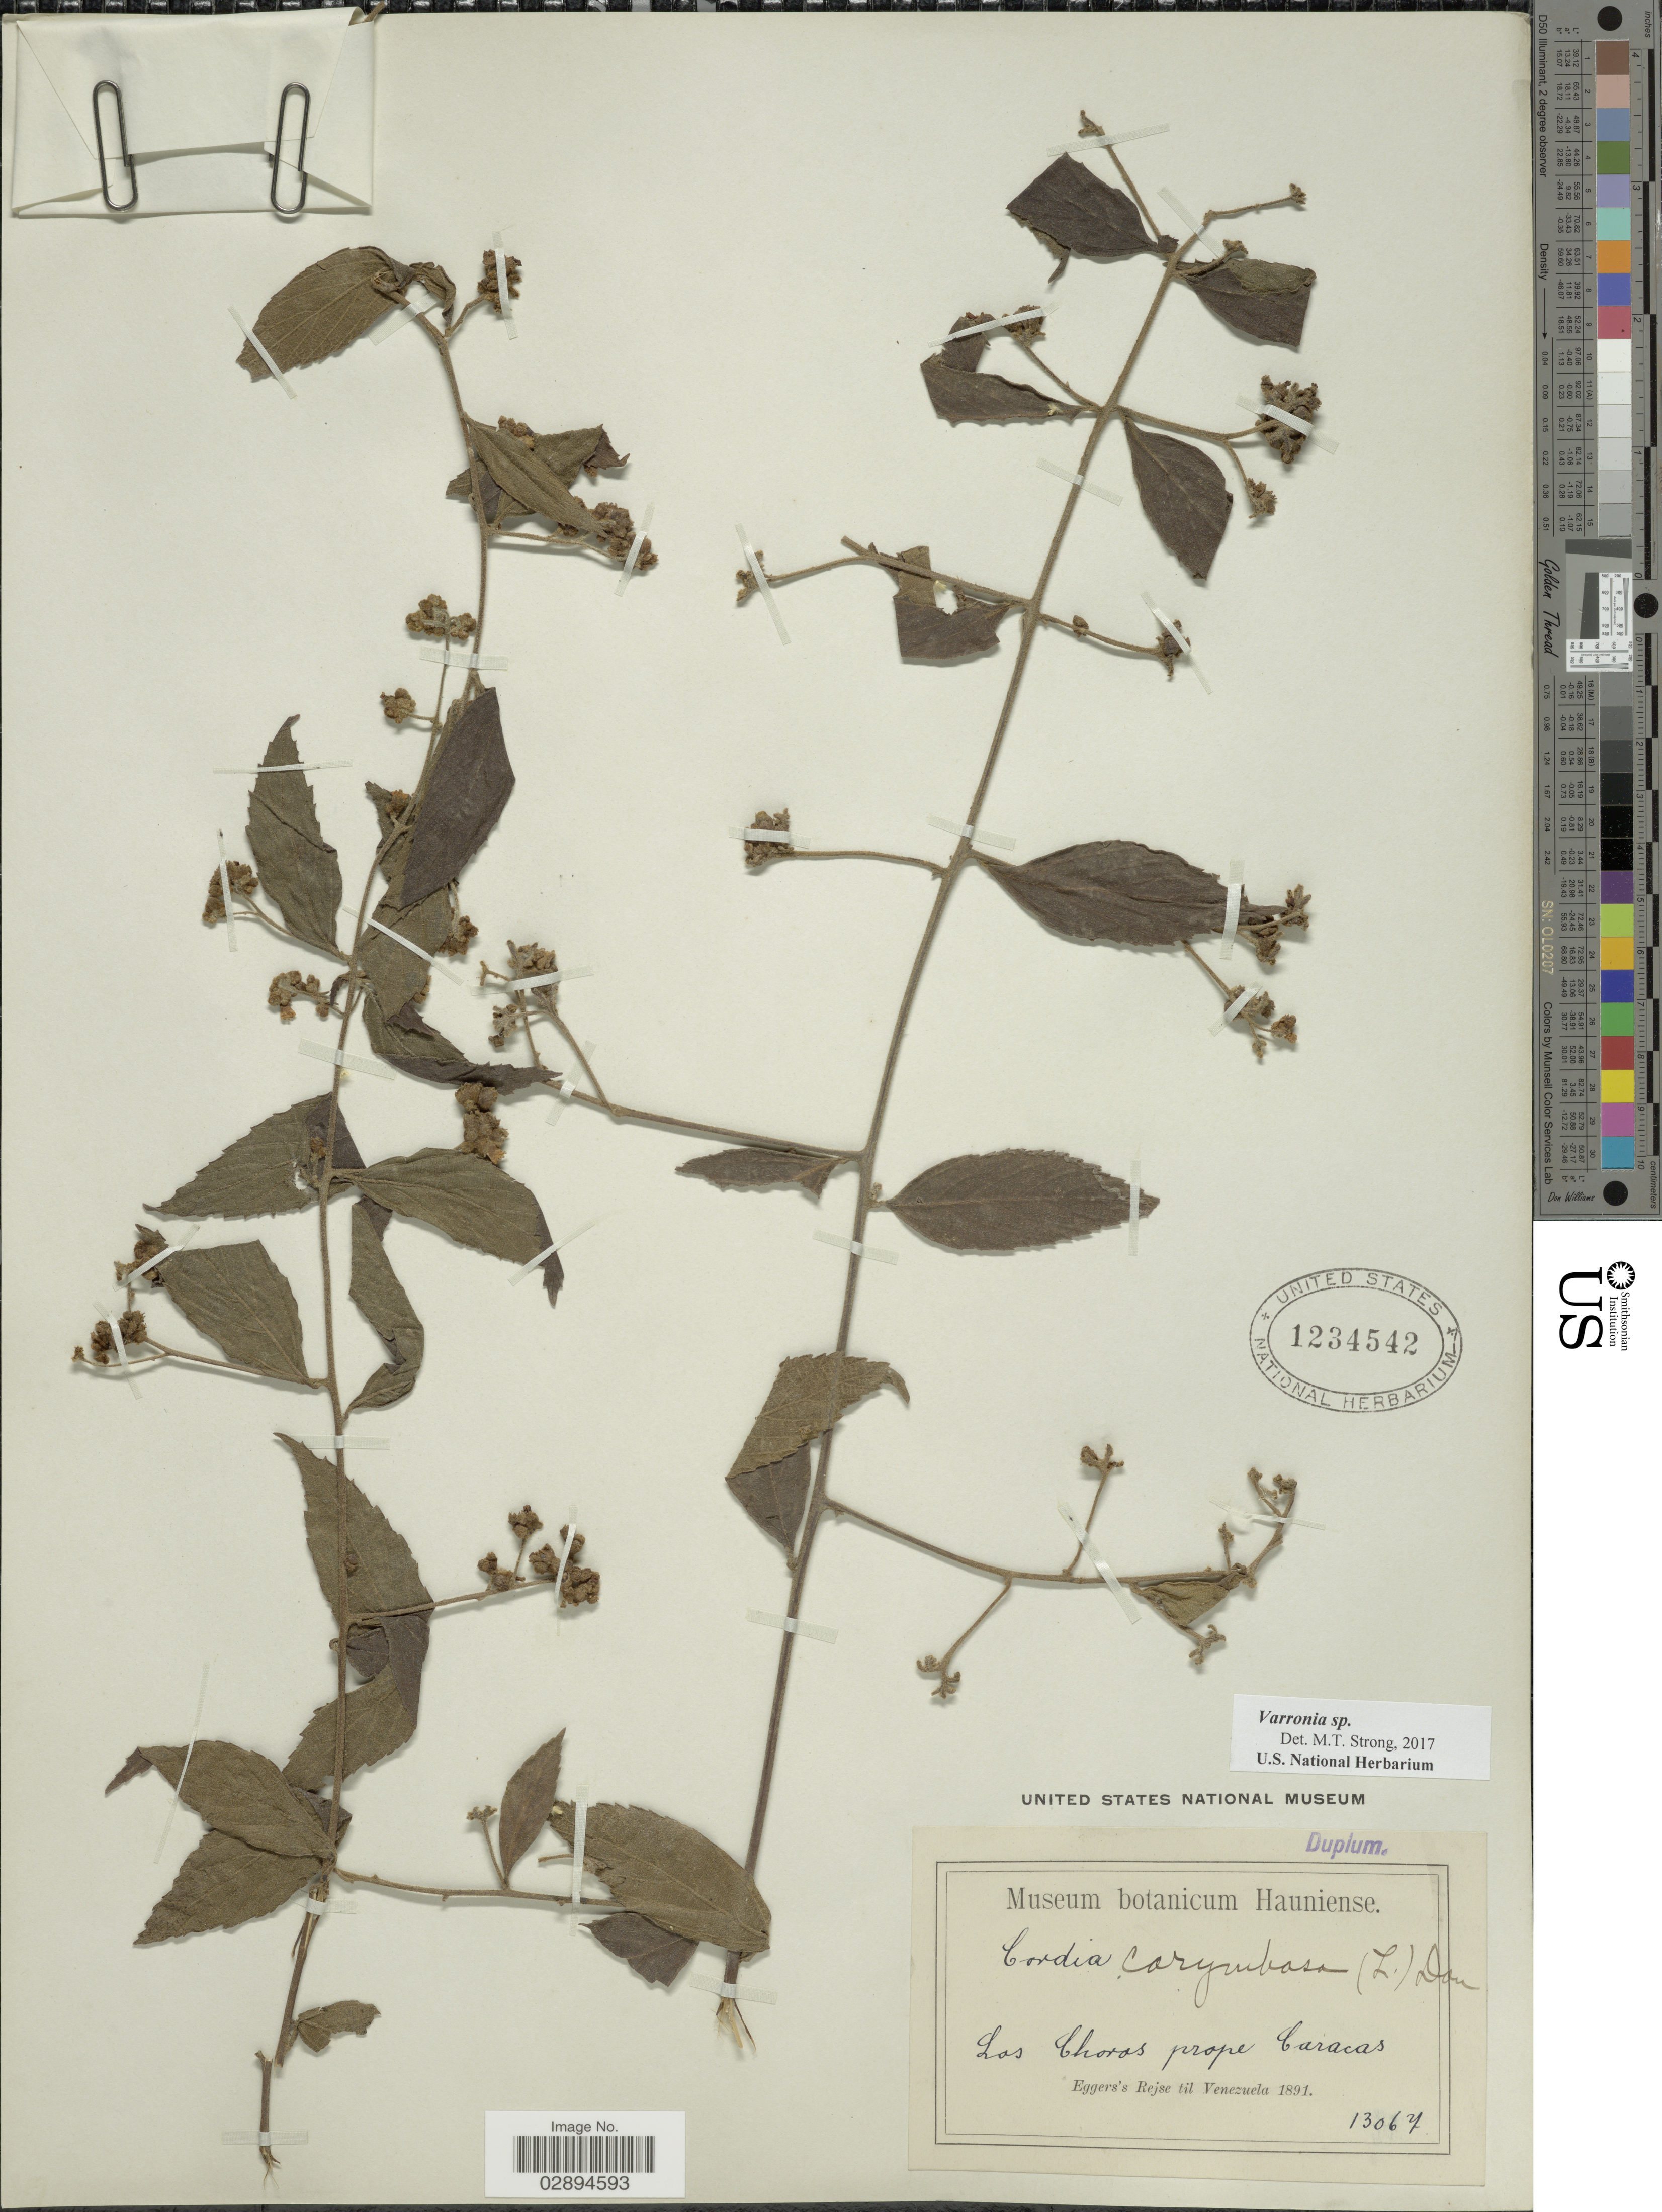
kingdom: Plantae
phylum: Tracheophyta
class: Magnoliopsida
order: Boraginales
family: Cordiaceae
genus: Varronia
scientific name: Varronia sp.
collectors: -. Eggers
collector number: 13067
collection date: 1891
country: Venezuela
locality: Los Choros prope Caracas.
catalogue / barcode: US 1234542